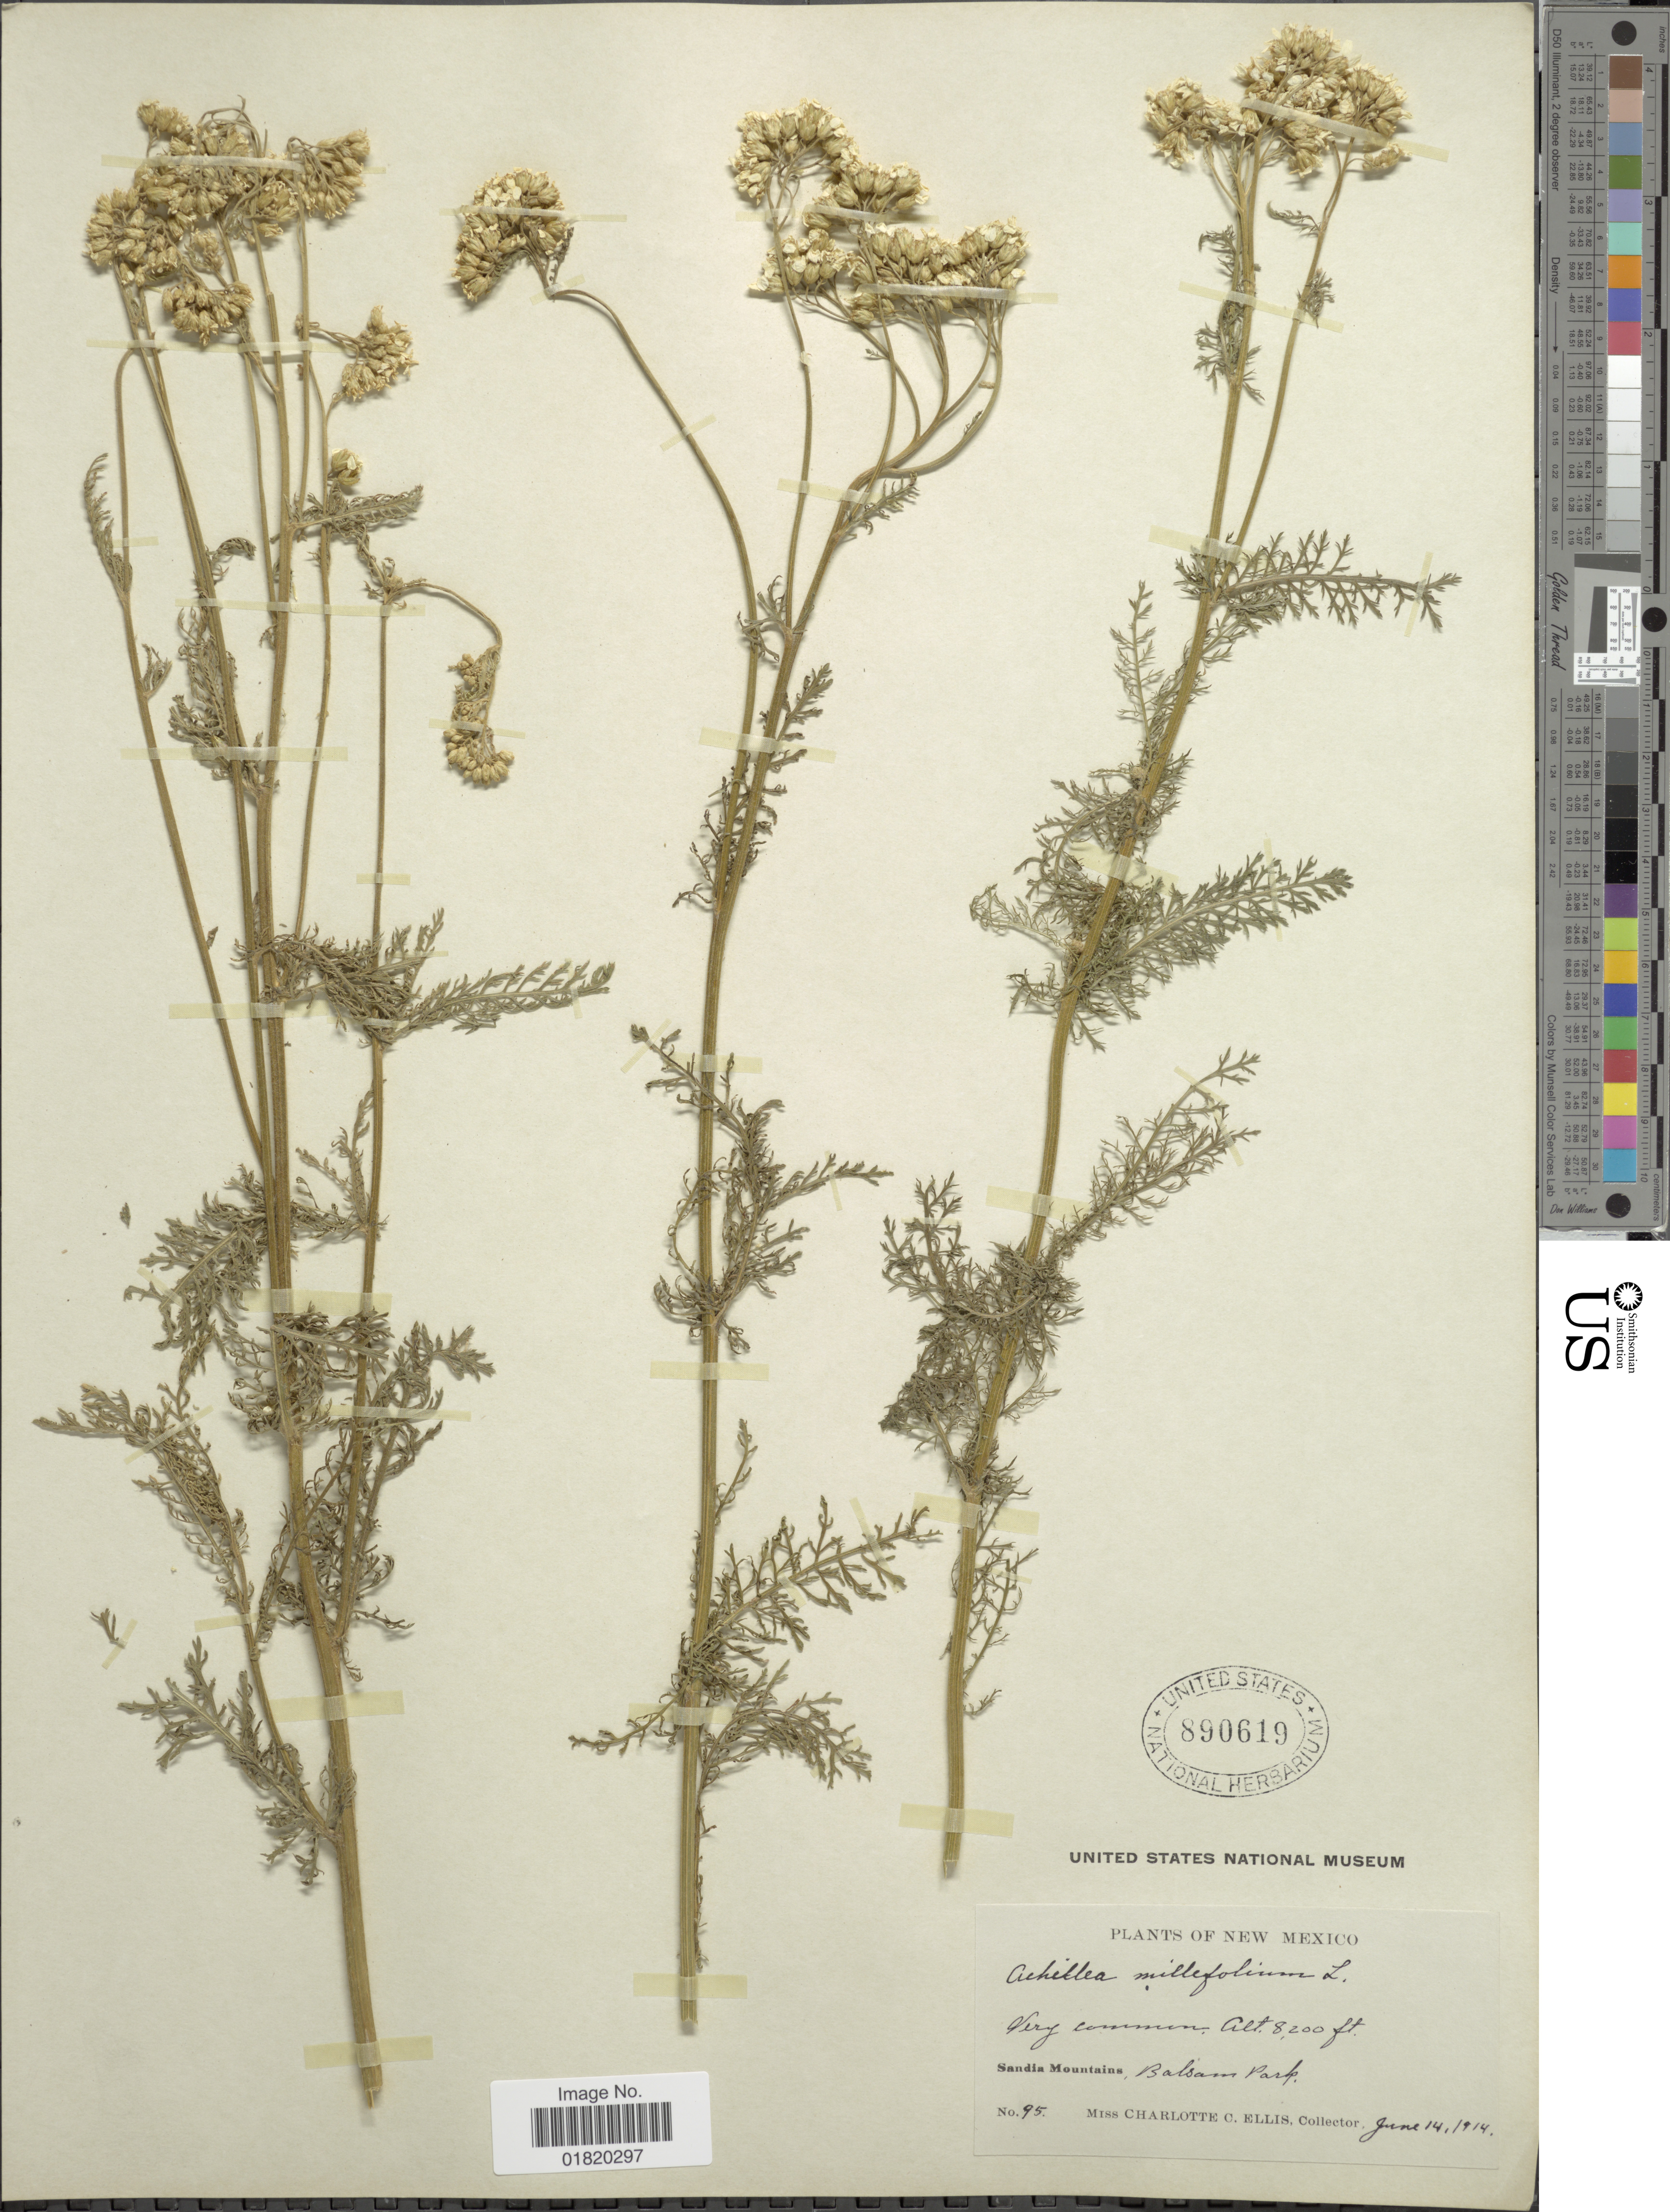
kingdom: Plantae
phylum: Tracheophyta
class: Magnoliopsida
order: Asterales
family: Asteraceae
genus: Achillea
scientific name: Achillea millefolium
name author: L.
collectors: C. C. Ellis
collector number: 95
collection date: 1914-06-14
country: United States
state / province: New Mexico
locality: Sandia Mountains, Balsam Park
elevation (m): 2499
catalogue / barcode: US 890619